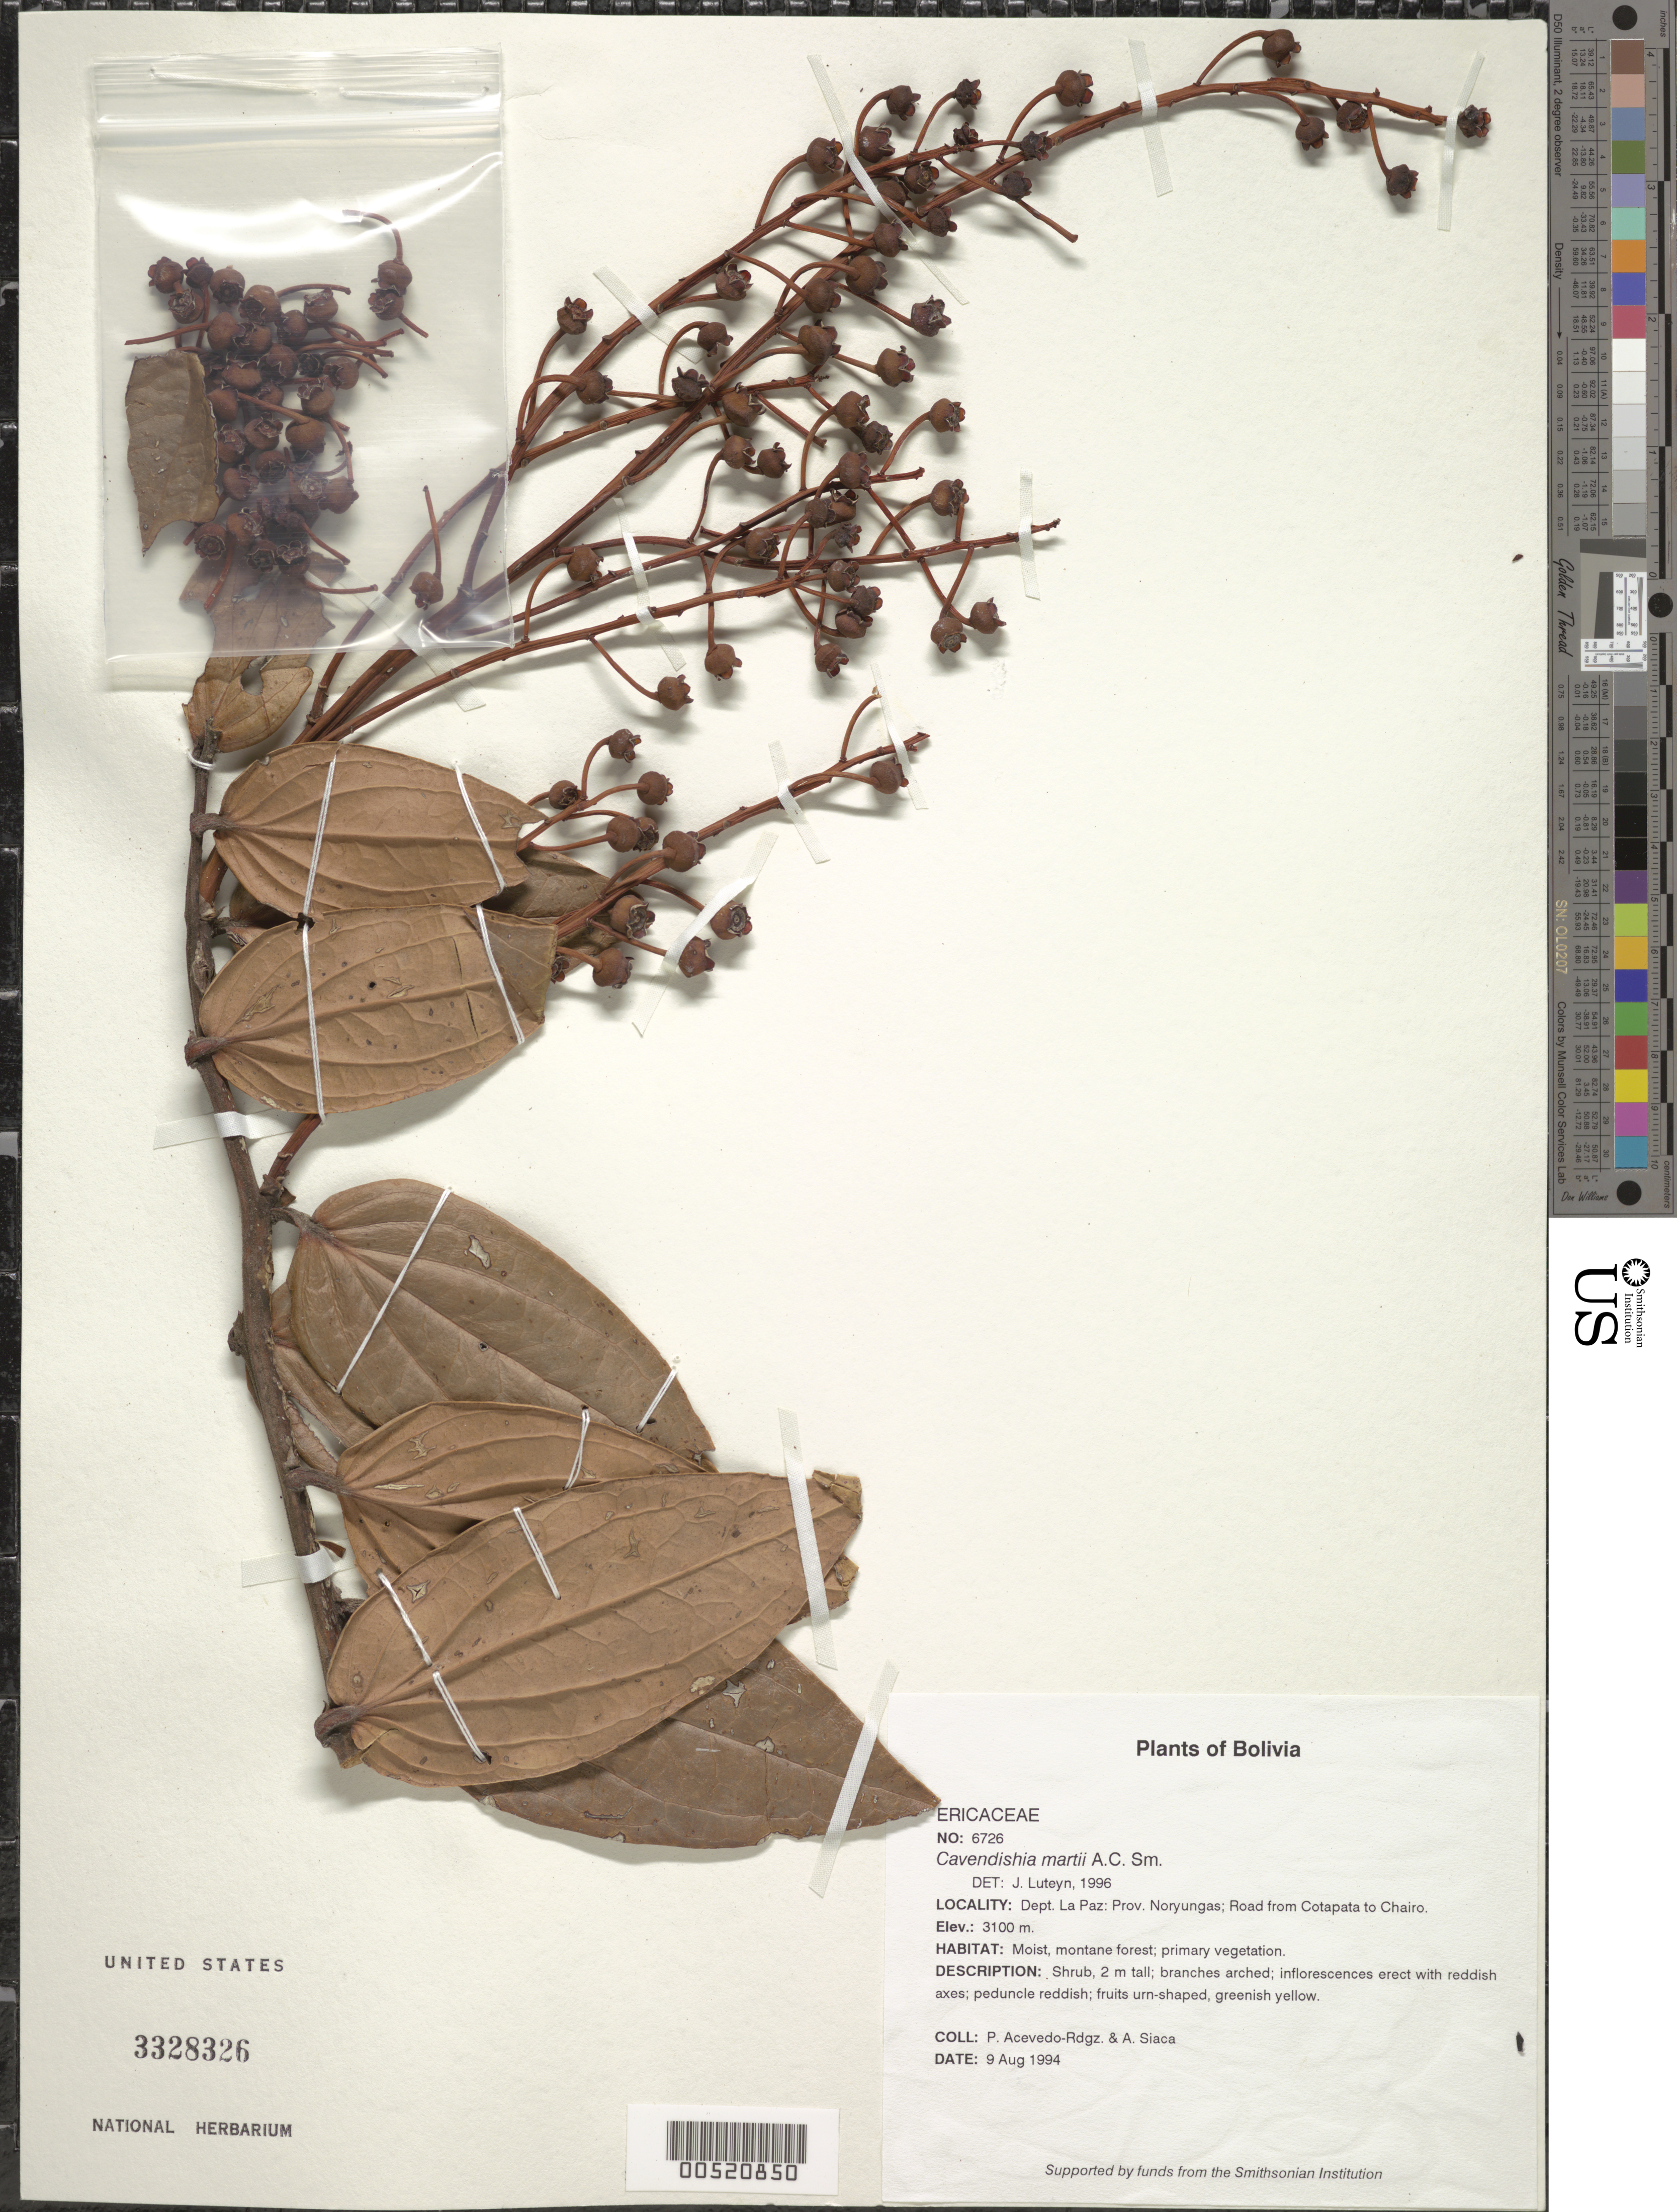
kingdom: Plantae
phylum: Tracheophyta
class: Magnoliopsida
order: Ericales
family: Ericaceae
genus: Cavendishia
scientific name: Cavendishia martii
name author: (Meisn.) A.C. Sm.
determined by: Luteyn, J. L.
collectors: P. Acevedo-Rodr. & A. Siaca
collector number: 6726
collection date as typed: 09 Aug 1994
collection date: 1994-08-09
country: Bolivia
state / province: La Paz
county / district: Noryungas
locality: Depart. La Paz; Prov. Noryungas. Road from Cotapata to Chairo.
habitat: Moist, montane forest; primary vegetation.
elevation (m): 3100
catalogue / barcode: US 3328326